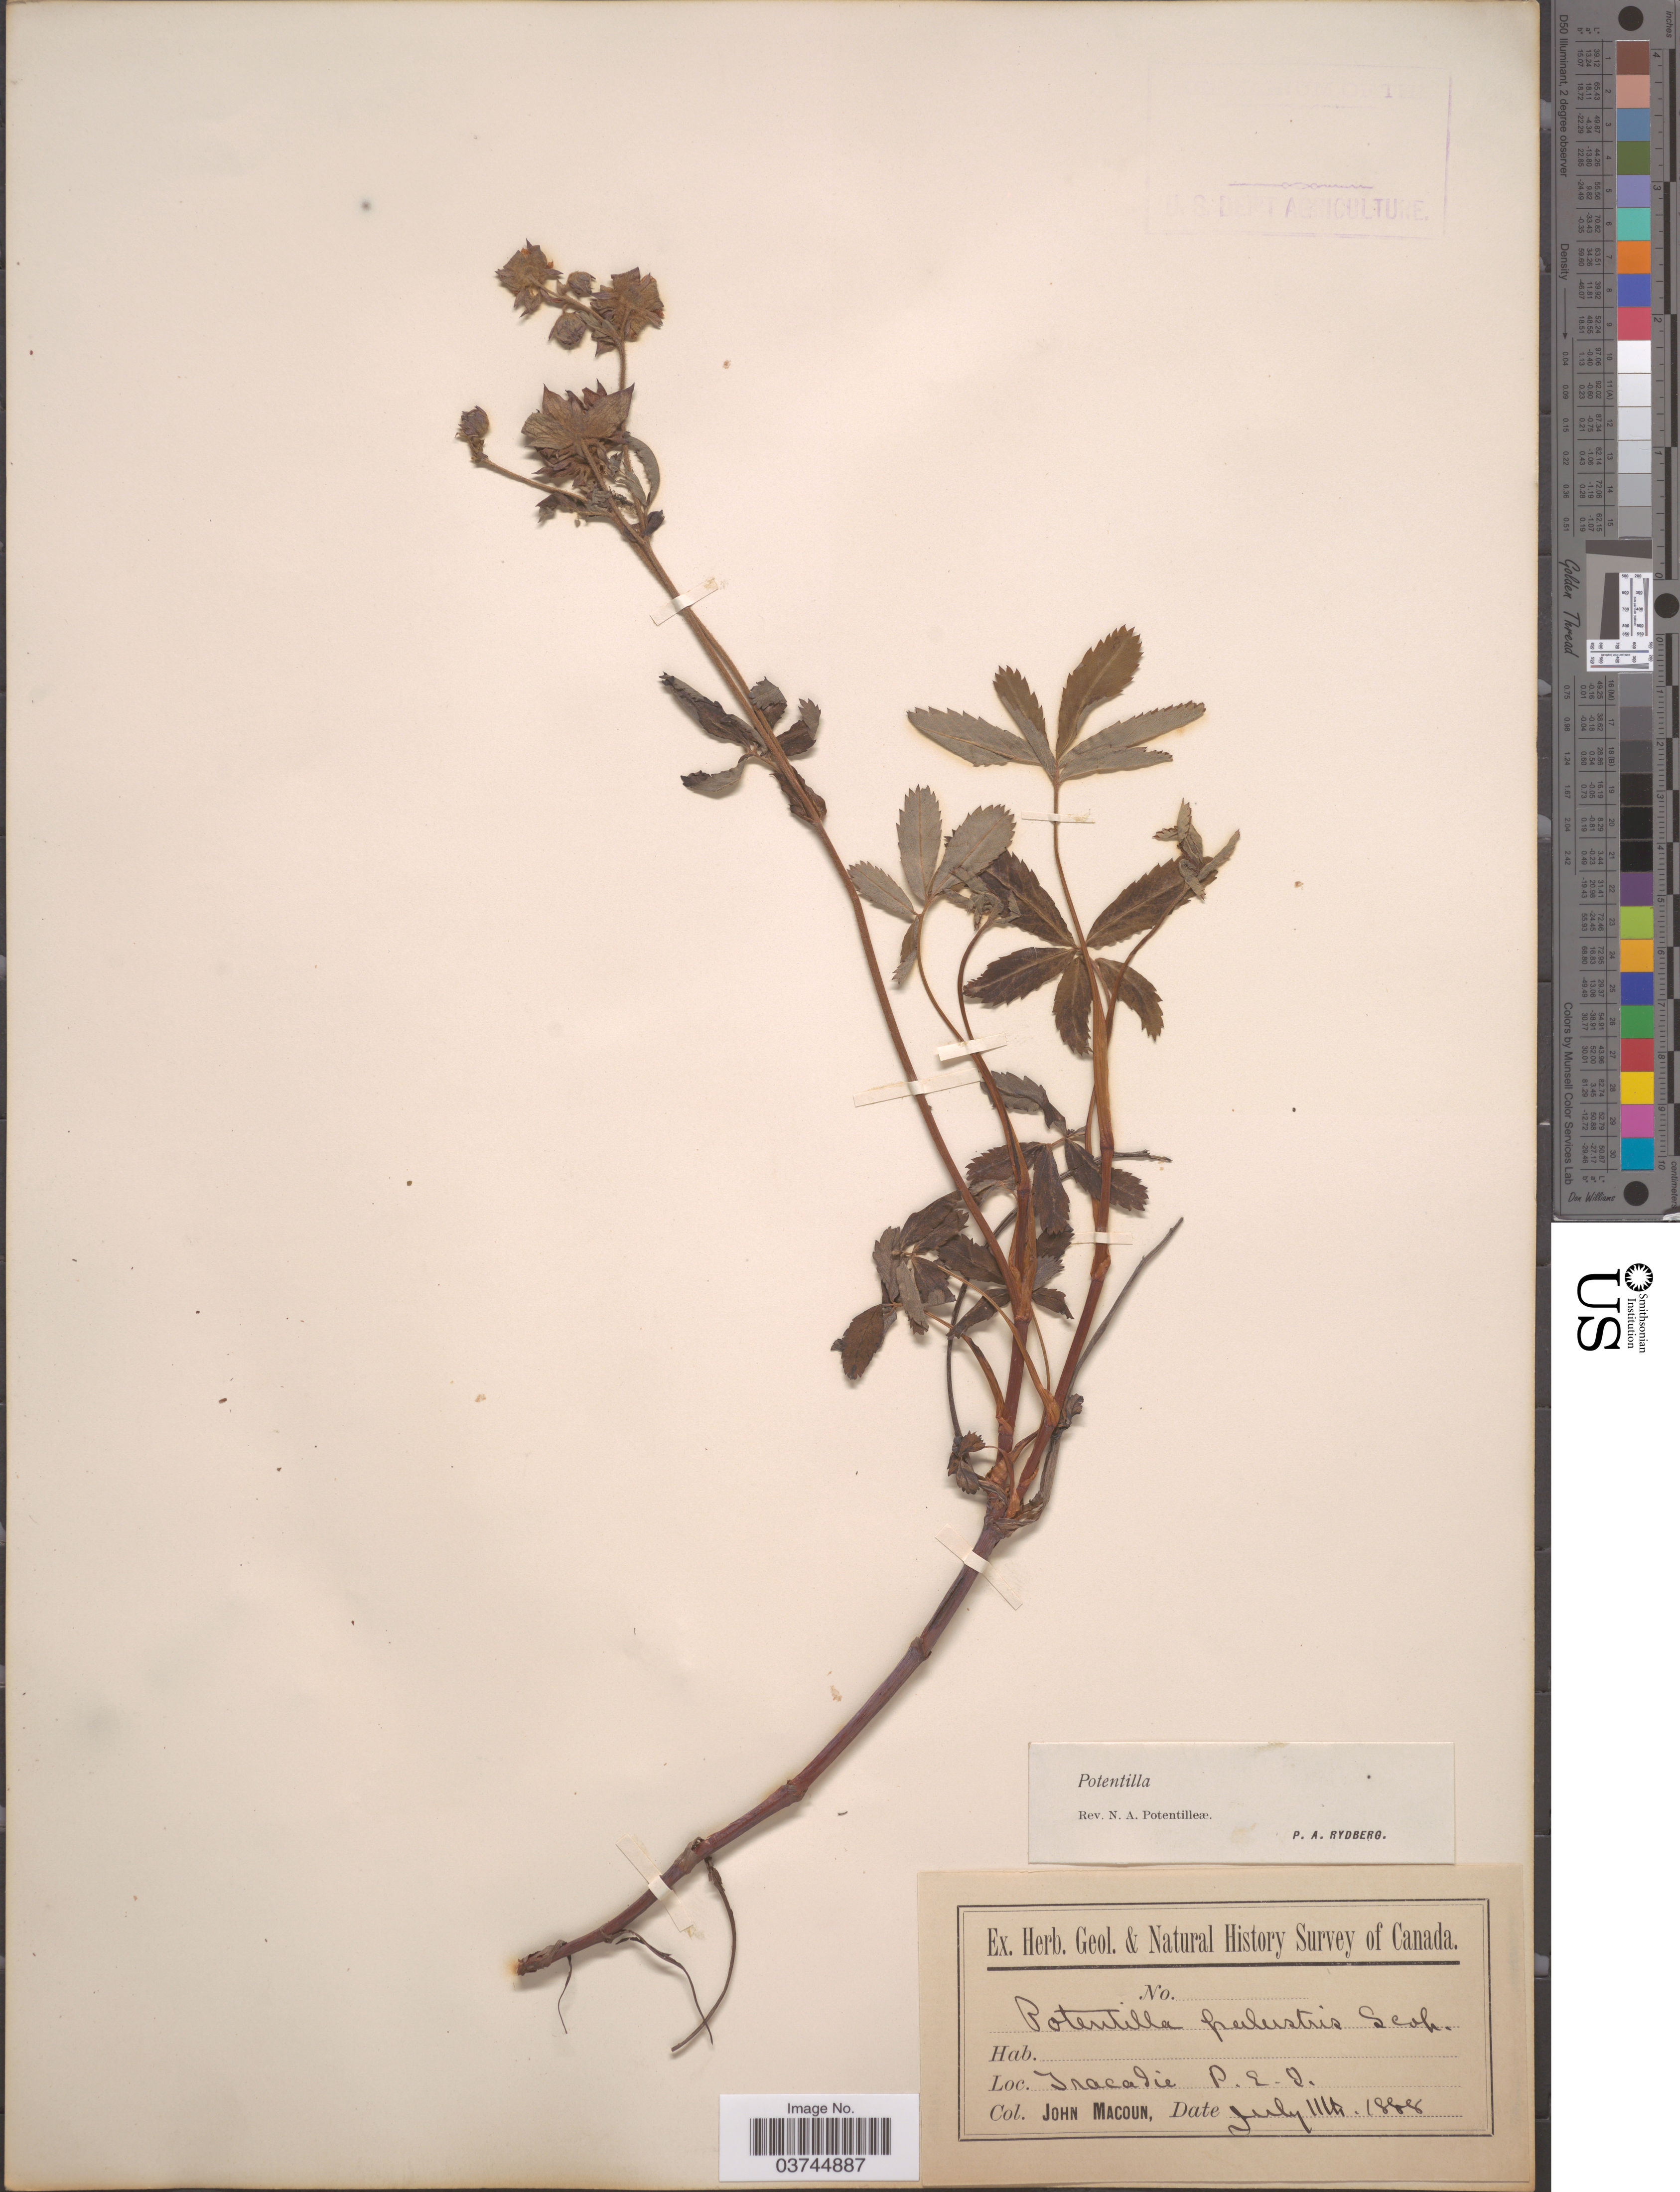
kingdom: Plantae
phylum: Tracheophyta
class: Magnoliopsida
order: Rosales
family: Rosaceae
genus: Comarum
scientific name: Comarum palustre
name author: L.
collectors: J. Macoun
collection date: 1888-07-11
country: Canada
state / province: Prince Edward Island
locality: Tracadie. P.E.I.